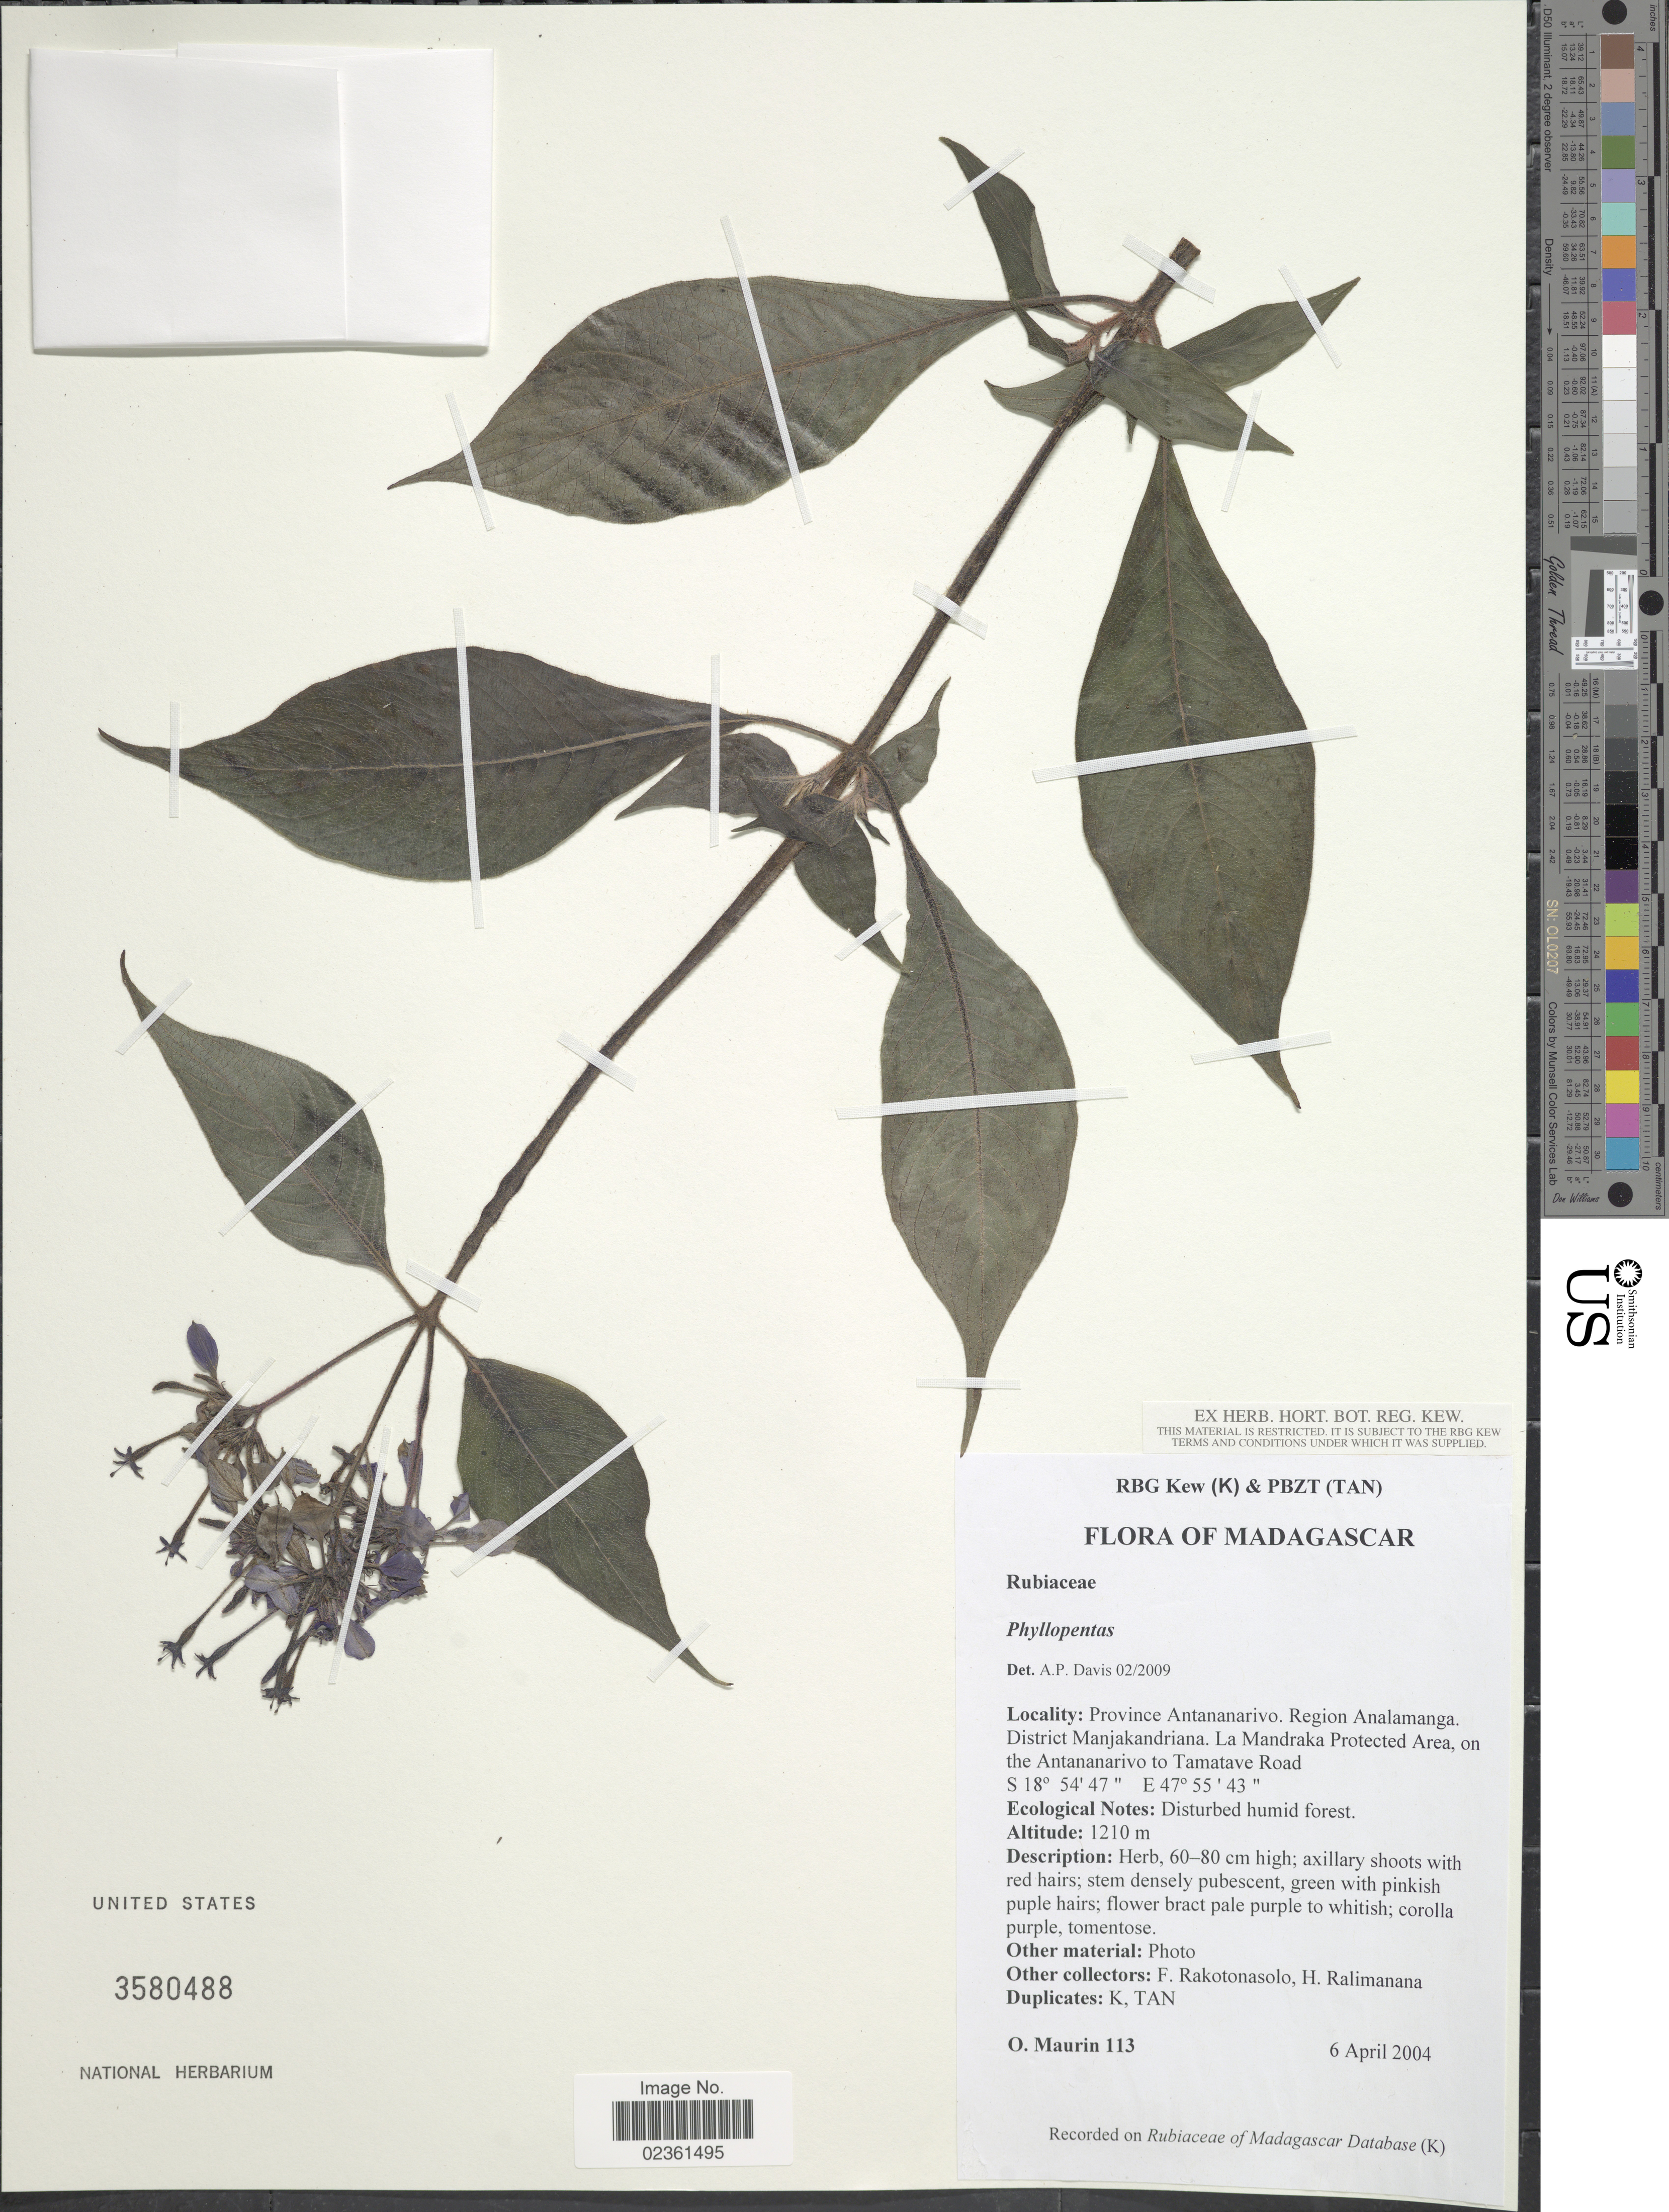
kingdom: Plantae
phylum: Tracheophyta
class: Magnoliopsida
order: Gentianales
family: Rubiaceae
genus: Pentas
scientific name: Pentas sp.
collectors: O. Maurin, F. Rakotonasolo & H. Ralimanana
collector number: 113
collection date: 2004-04-06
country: Madagascar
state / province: Analamanga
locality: Region Analamanga, District Manjakandriana, La Mandraka Protected Area, on the Antananarivo to Tamatave Road.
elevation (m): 1210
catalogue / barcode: US 3580488